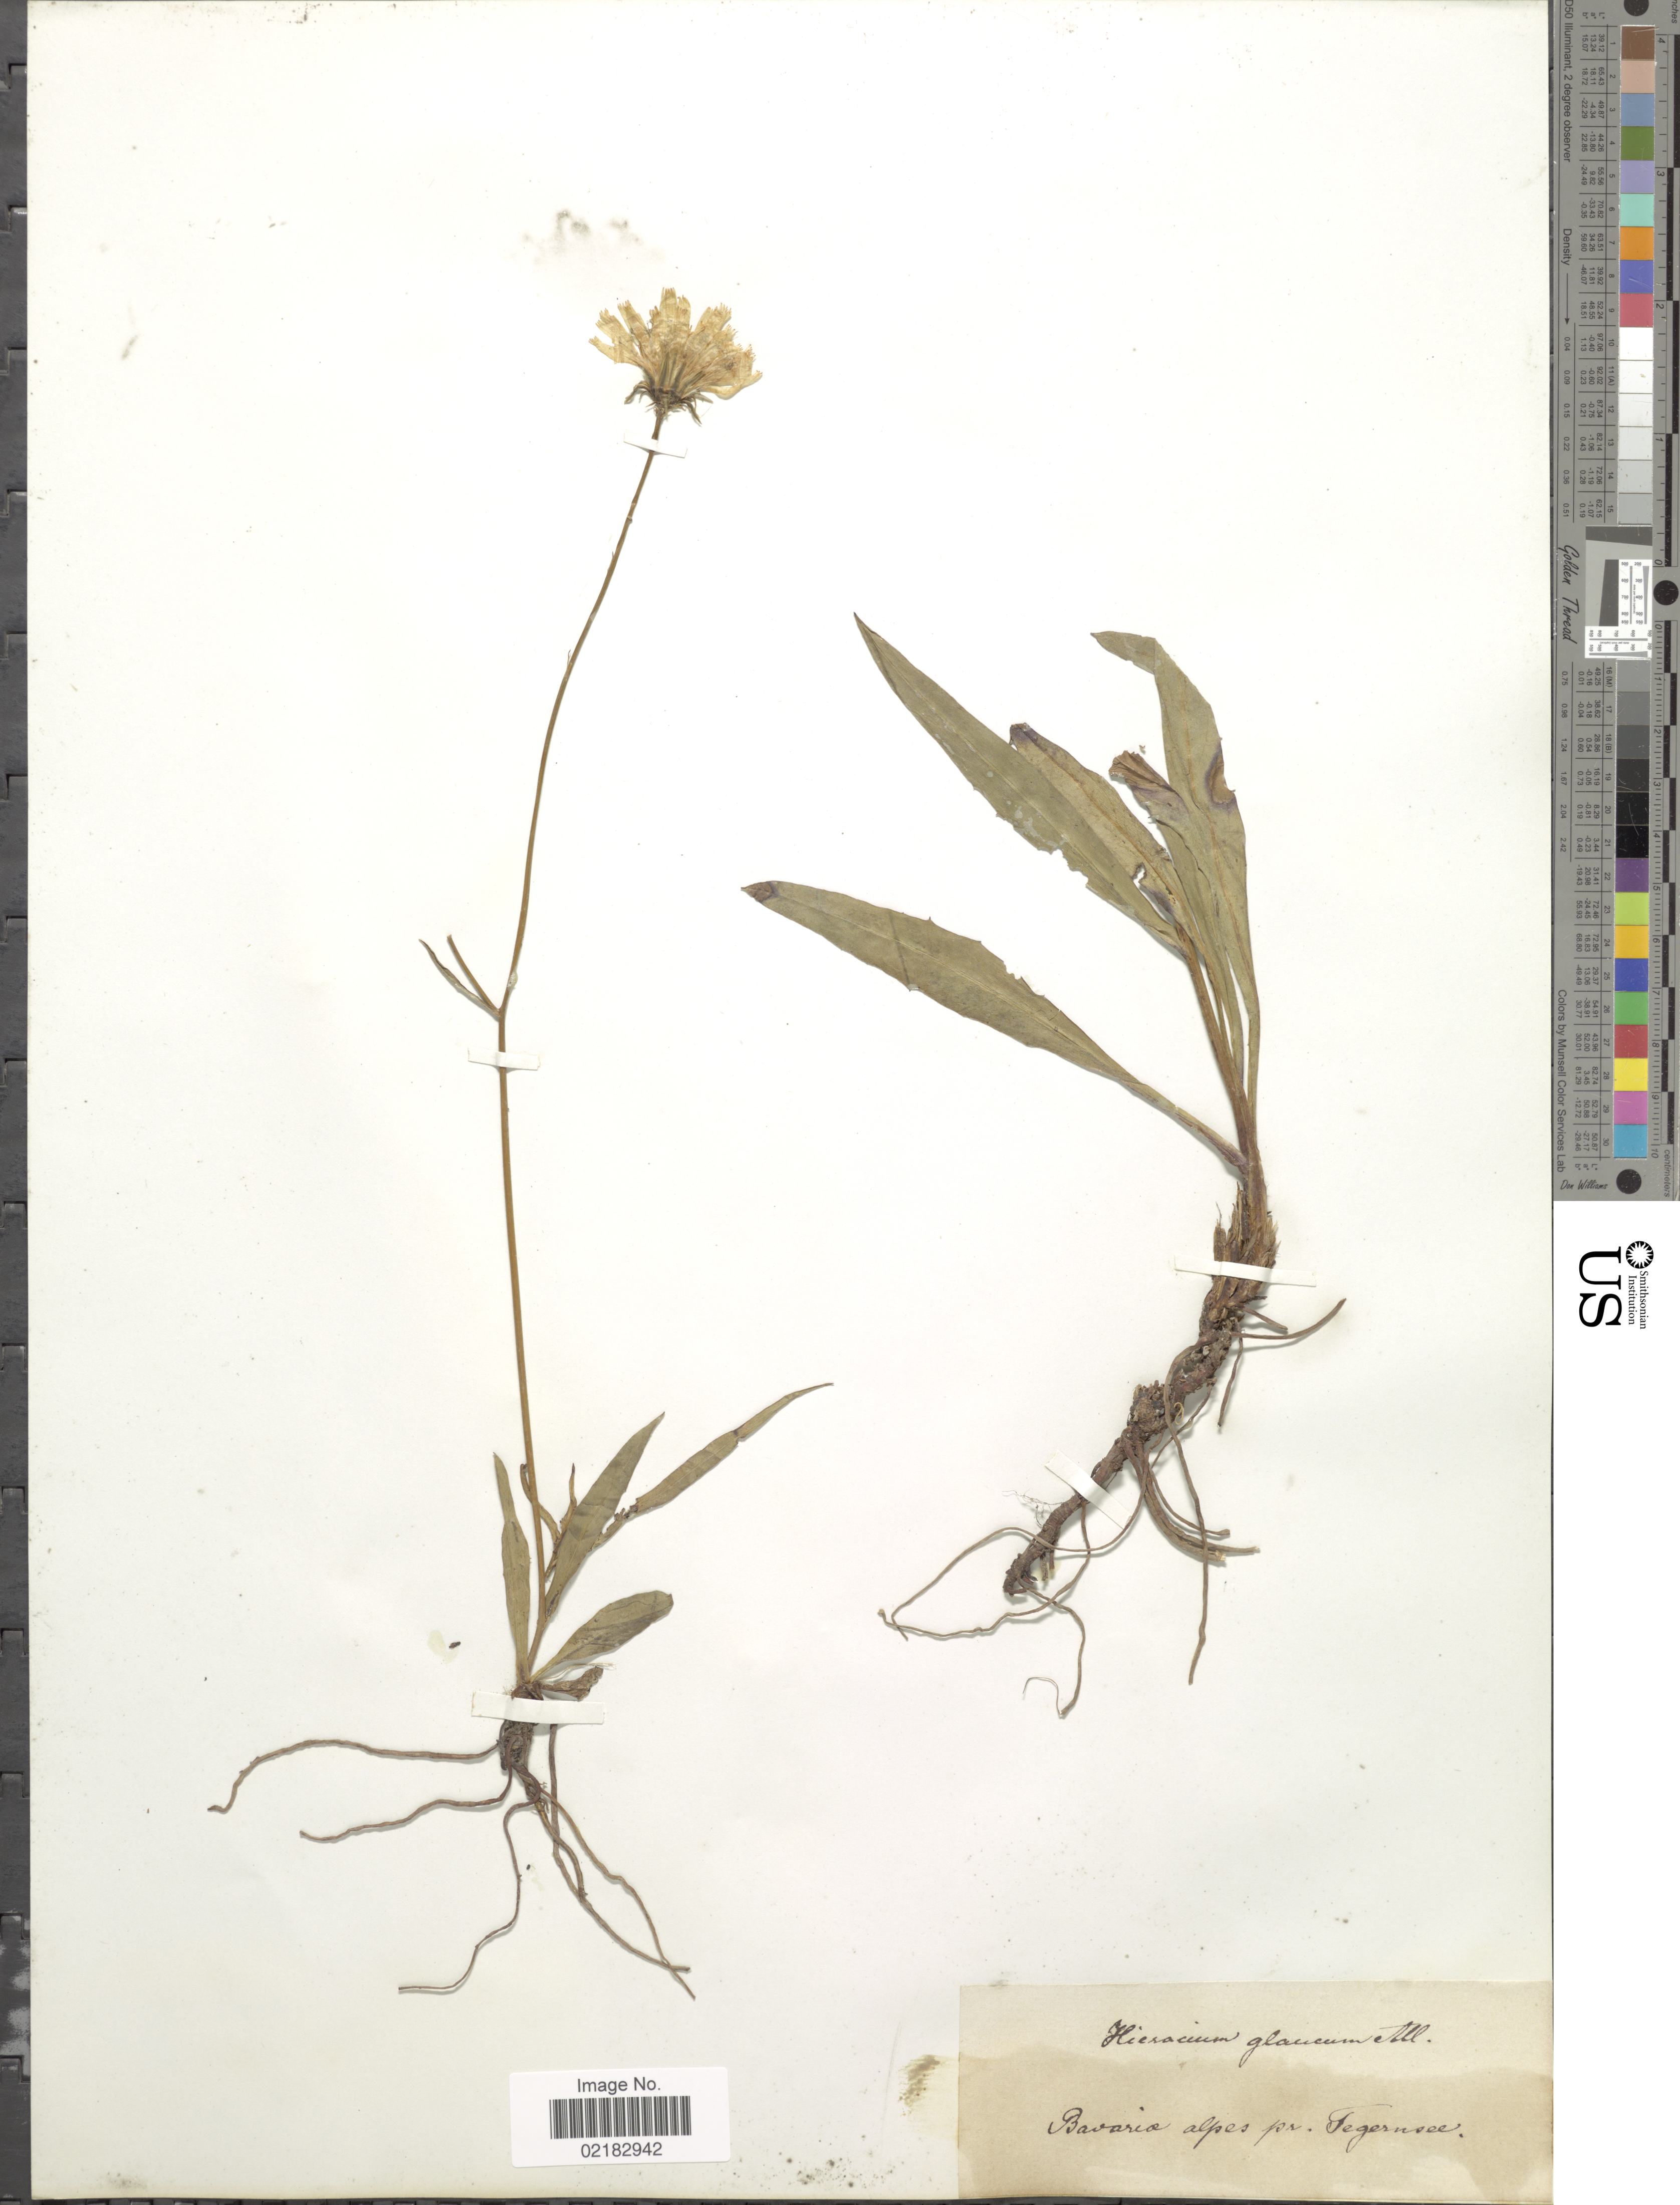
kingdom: Plantae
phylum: Tracheophyta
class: Magnoliopsida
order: Asterales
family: Asteraceae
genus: Hieracium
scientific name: Hieracium glaucum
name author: All.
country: Germany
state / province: Bayern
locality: Bavaria alpes pr. Tegernsee.